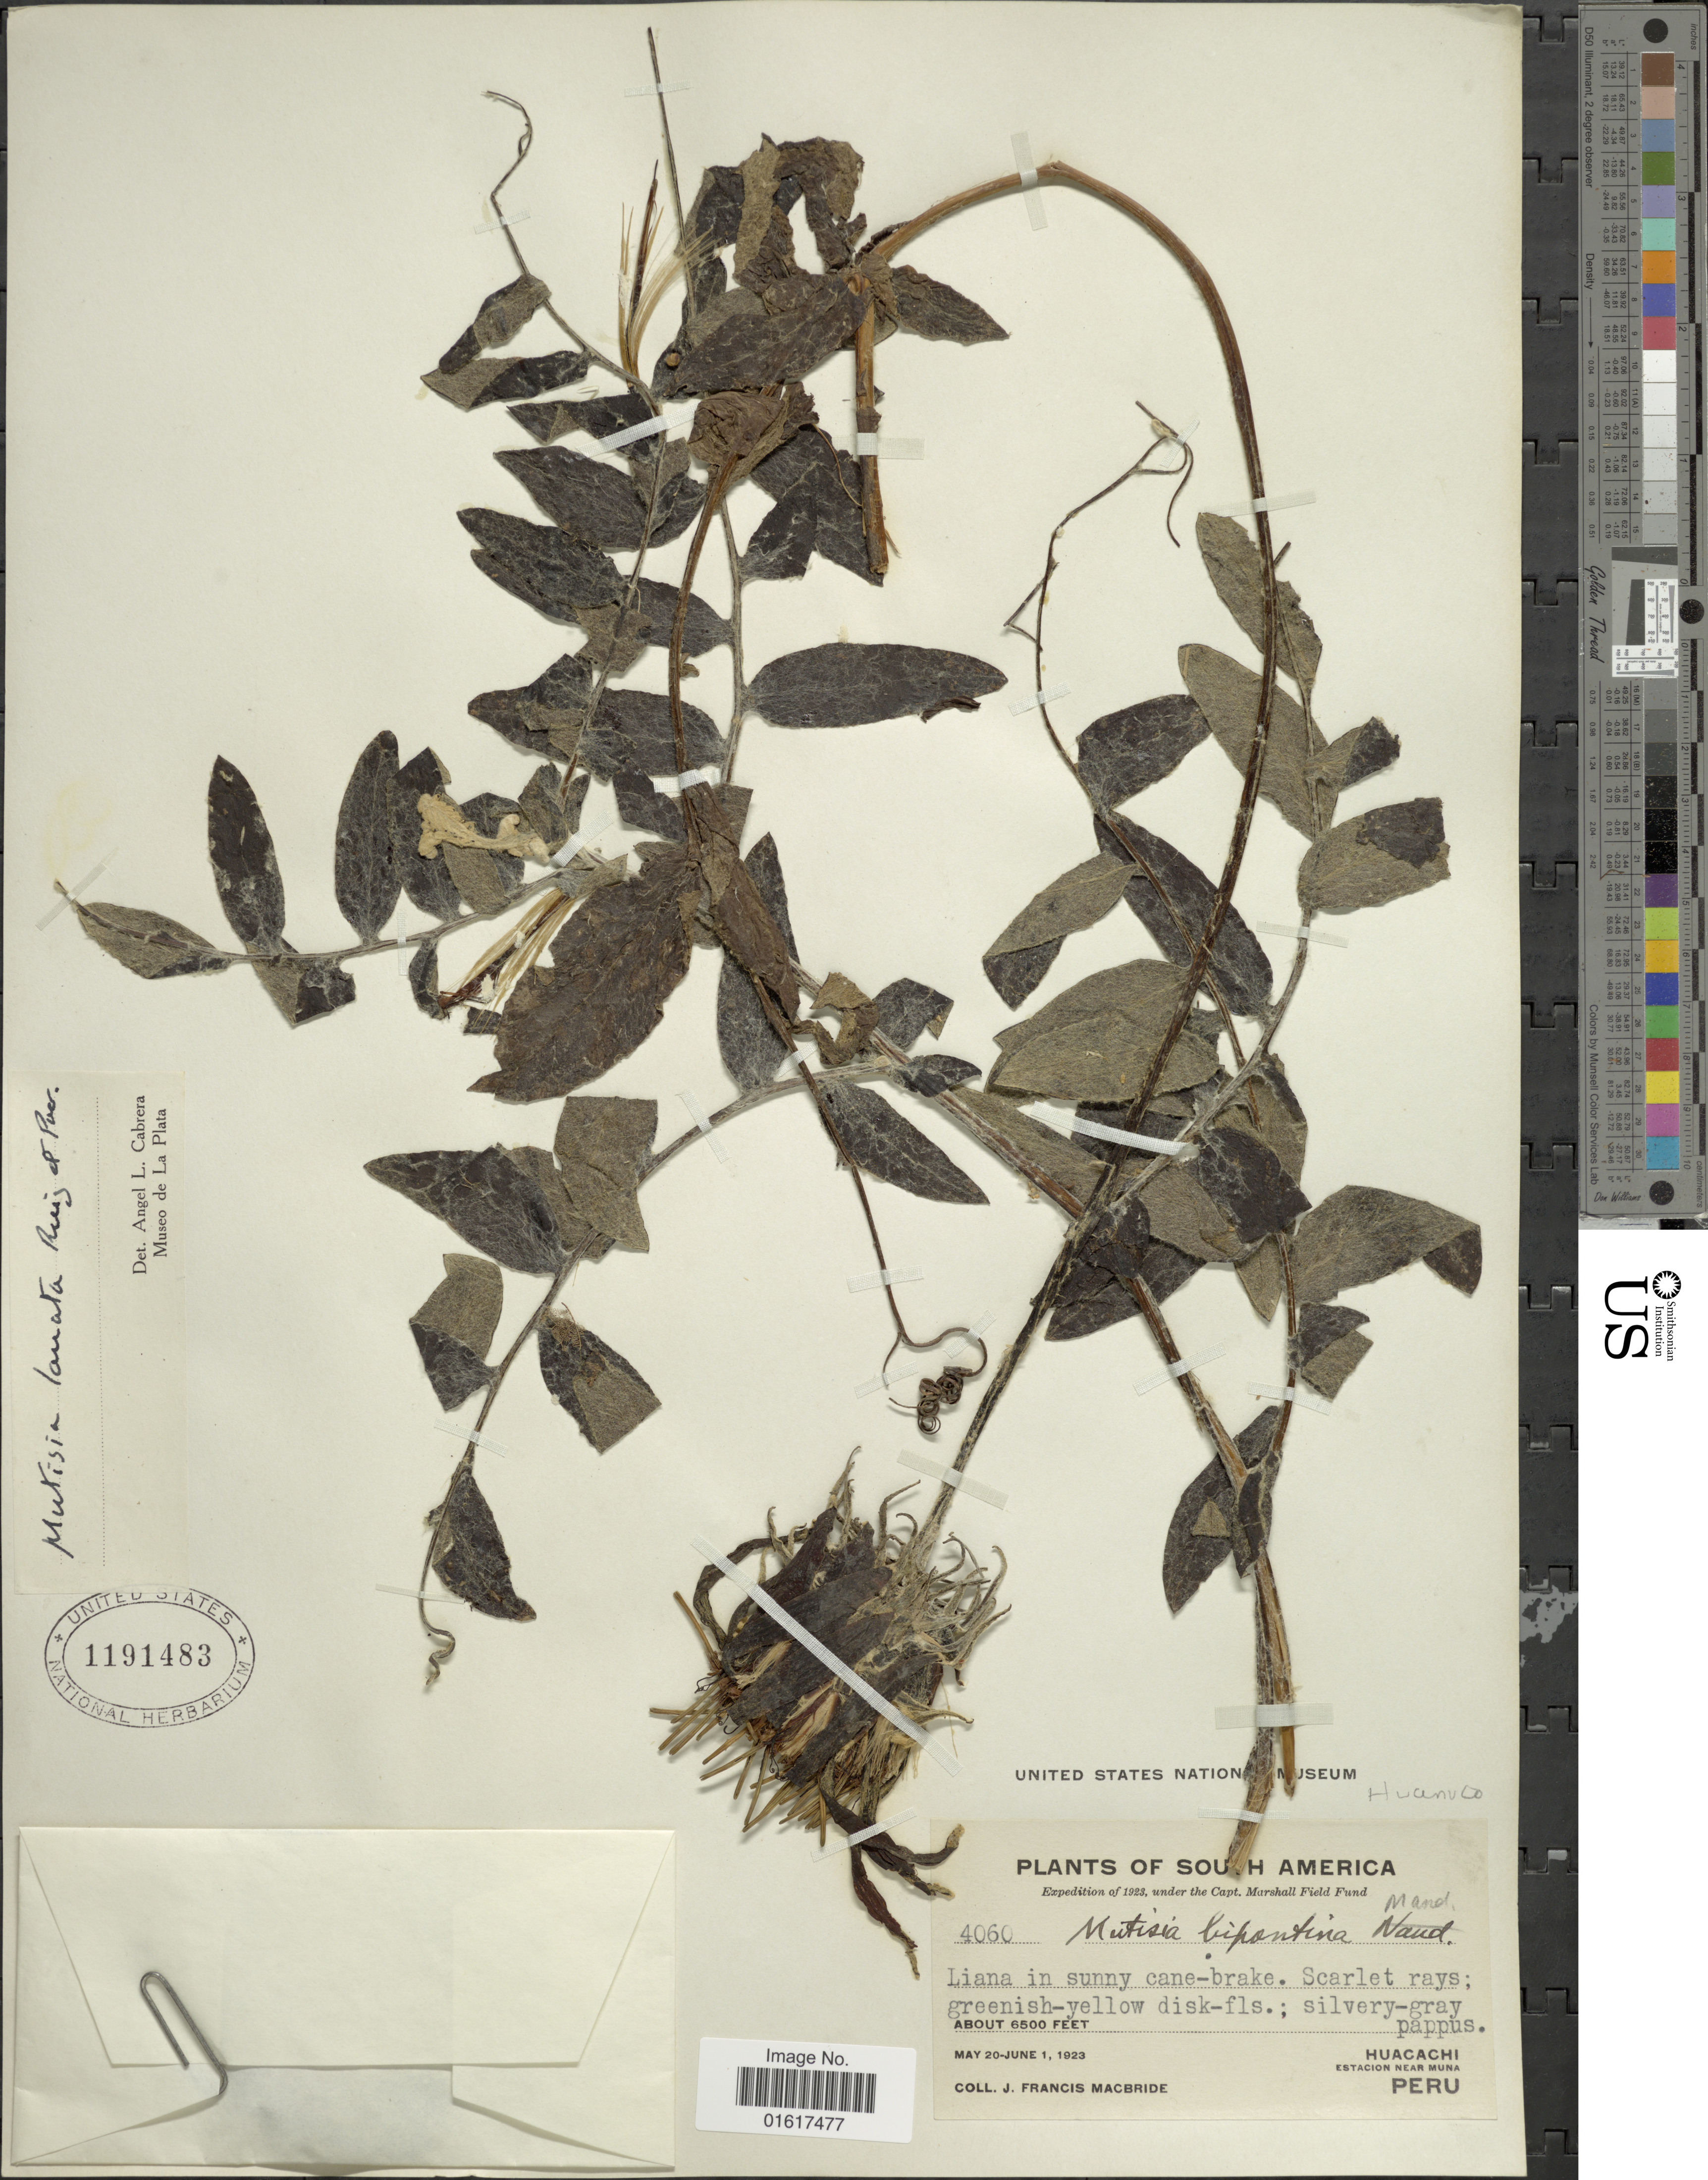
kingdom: Plantae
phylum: Tracheophyta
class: Magnoliopsida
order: Asterales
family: Asteraceae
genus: Mutisia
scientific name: Mutisia lanata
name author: Ruiz & Pav.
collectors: J. F. Macbride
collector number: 4060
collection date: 1923-05-20/1923-06-01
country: Peru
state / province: Huánuco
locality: Huacachi. Estacion near Muna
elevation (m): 1981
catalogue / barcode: US 1191483